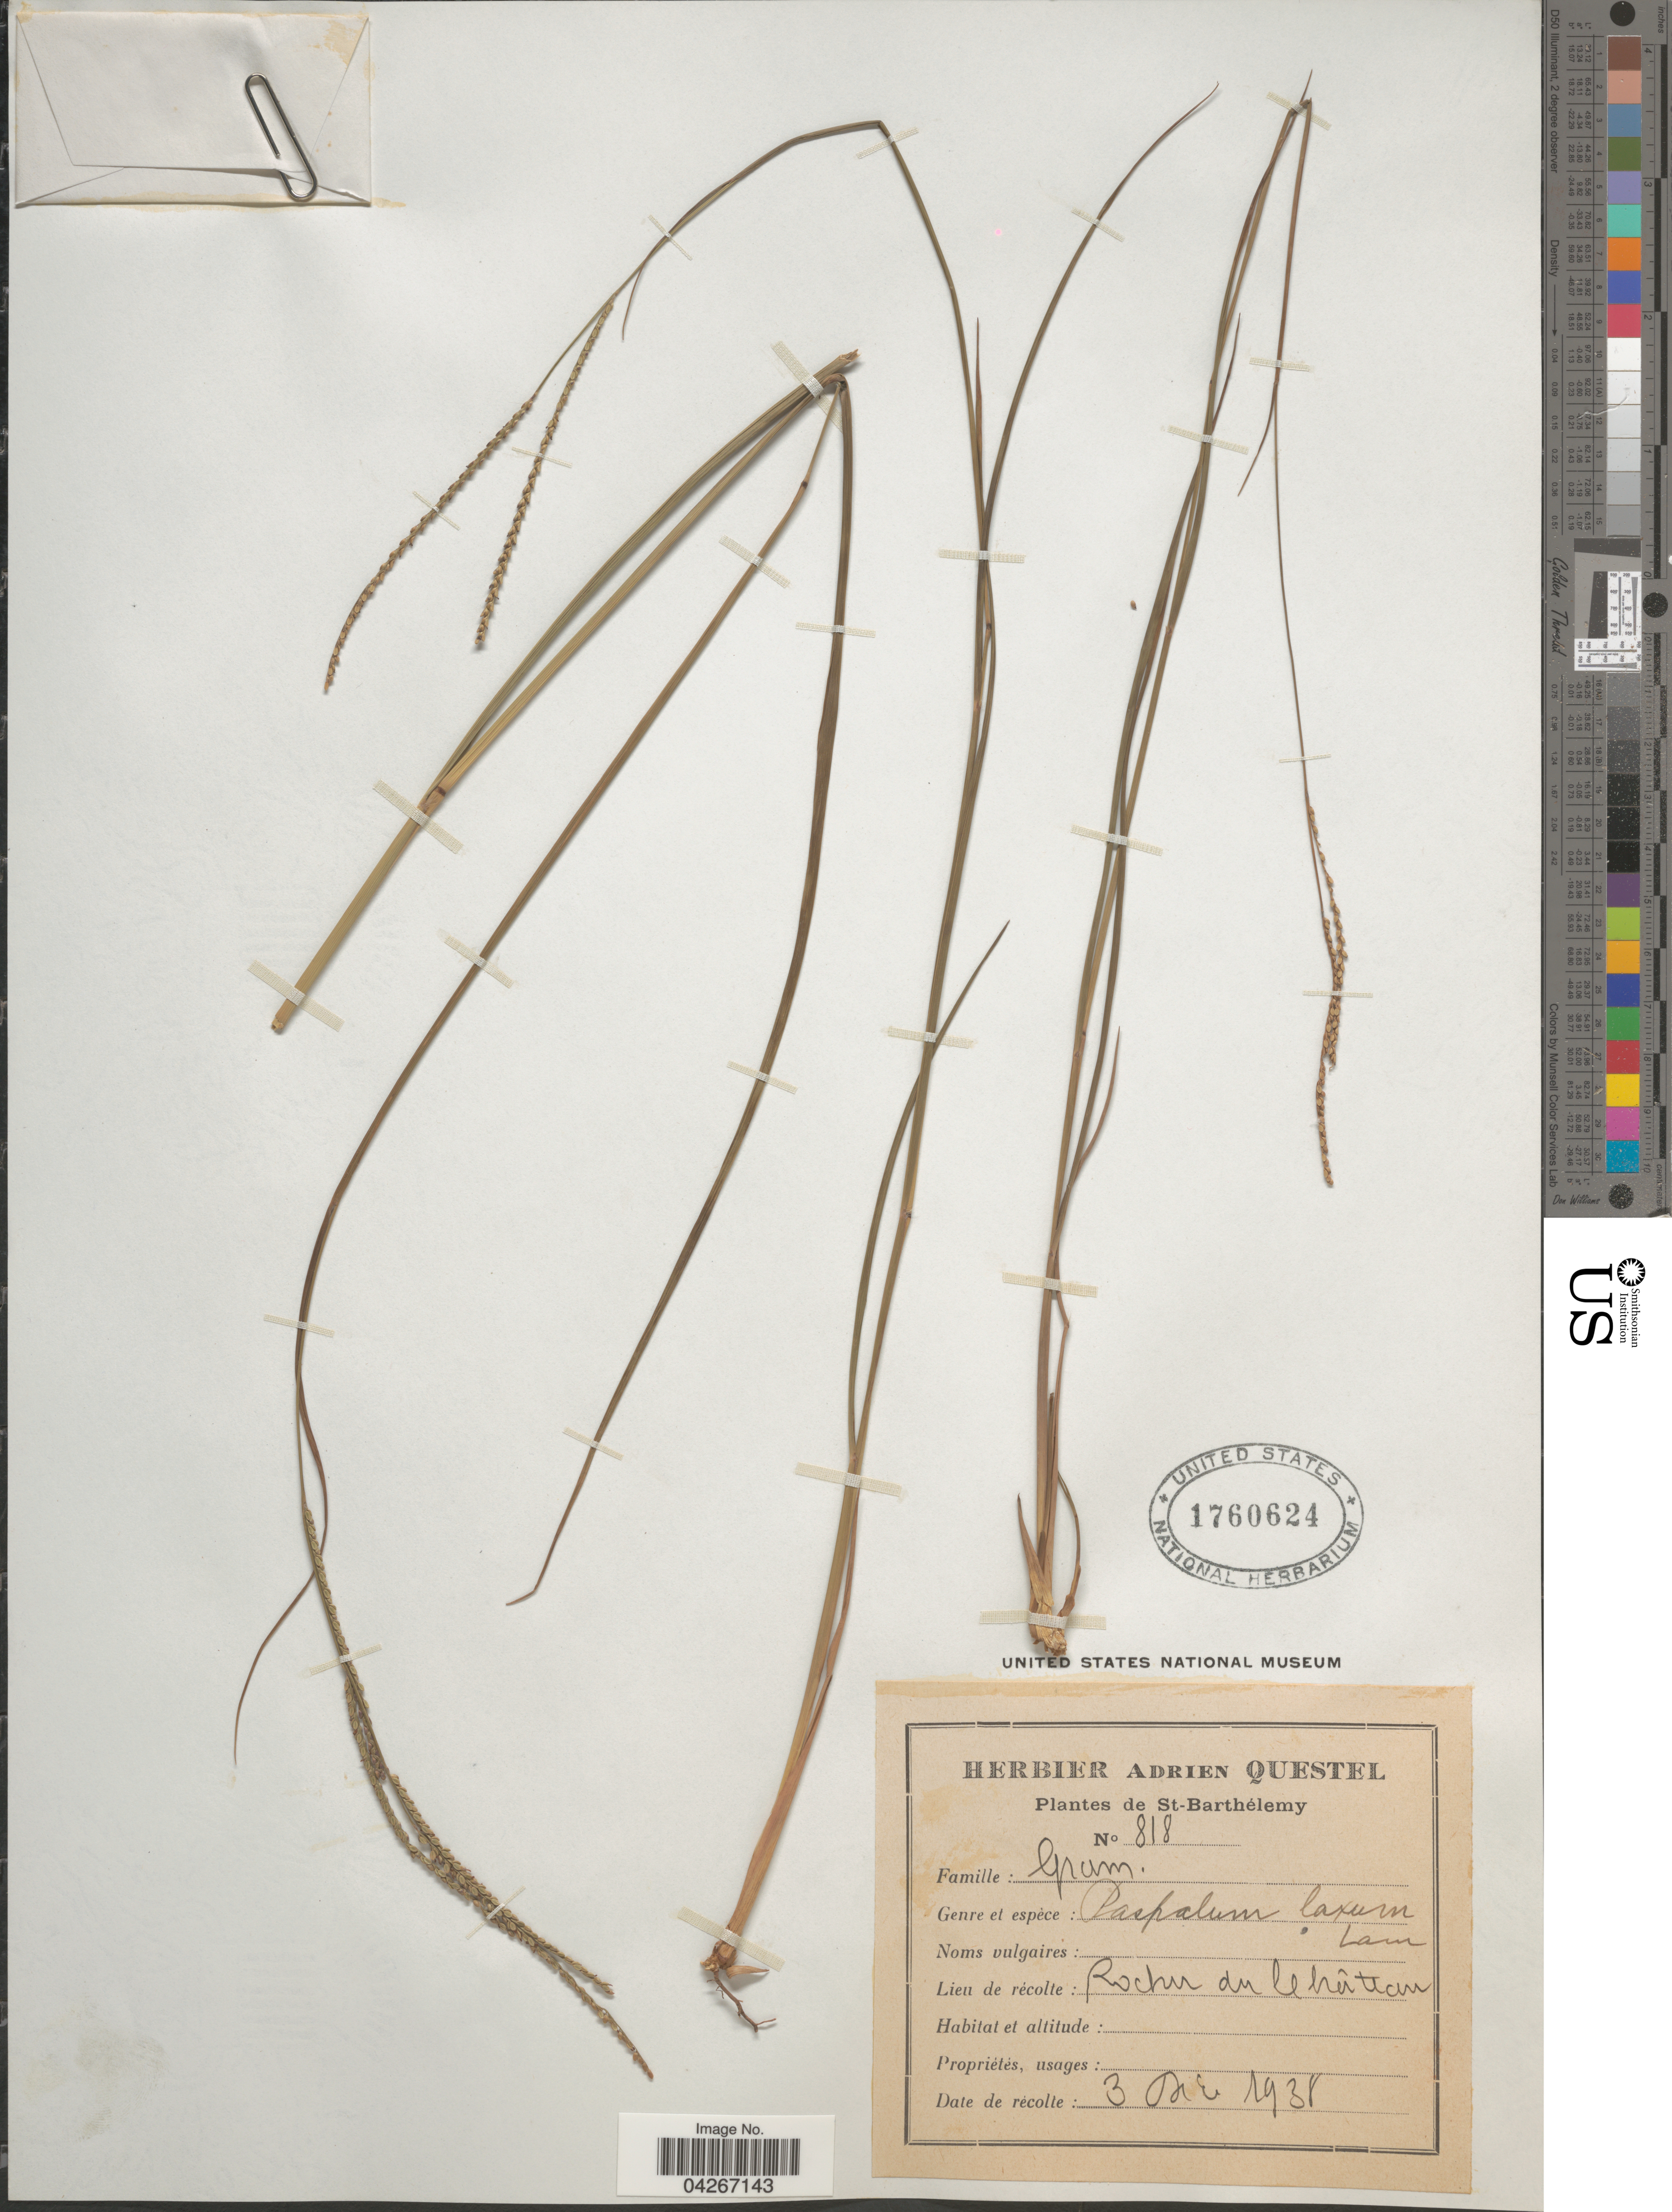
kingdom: Plantae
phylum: Tracheophyta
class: Liliopsida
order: Poales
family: Poaceae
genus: Paspalum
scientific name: Paspalum laxum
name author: Lam.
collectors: ex herb. A. Questal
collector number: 818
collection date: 1938-12-03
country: Saint Barthélemy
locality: Rocher du lehûtecun [interpreted].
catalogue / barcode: US 1760624